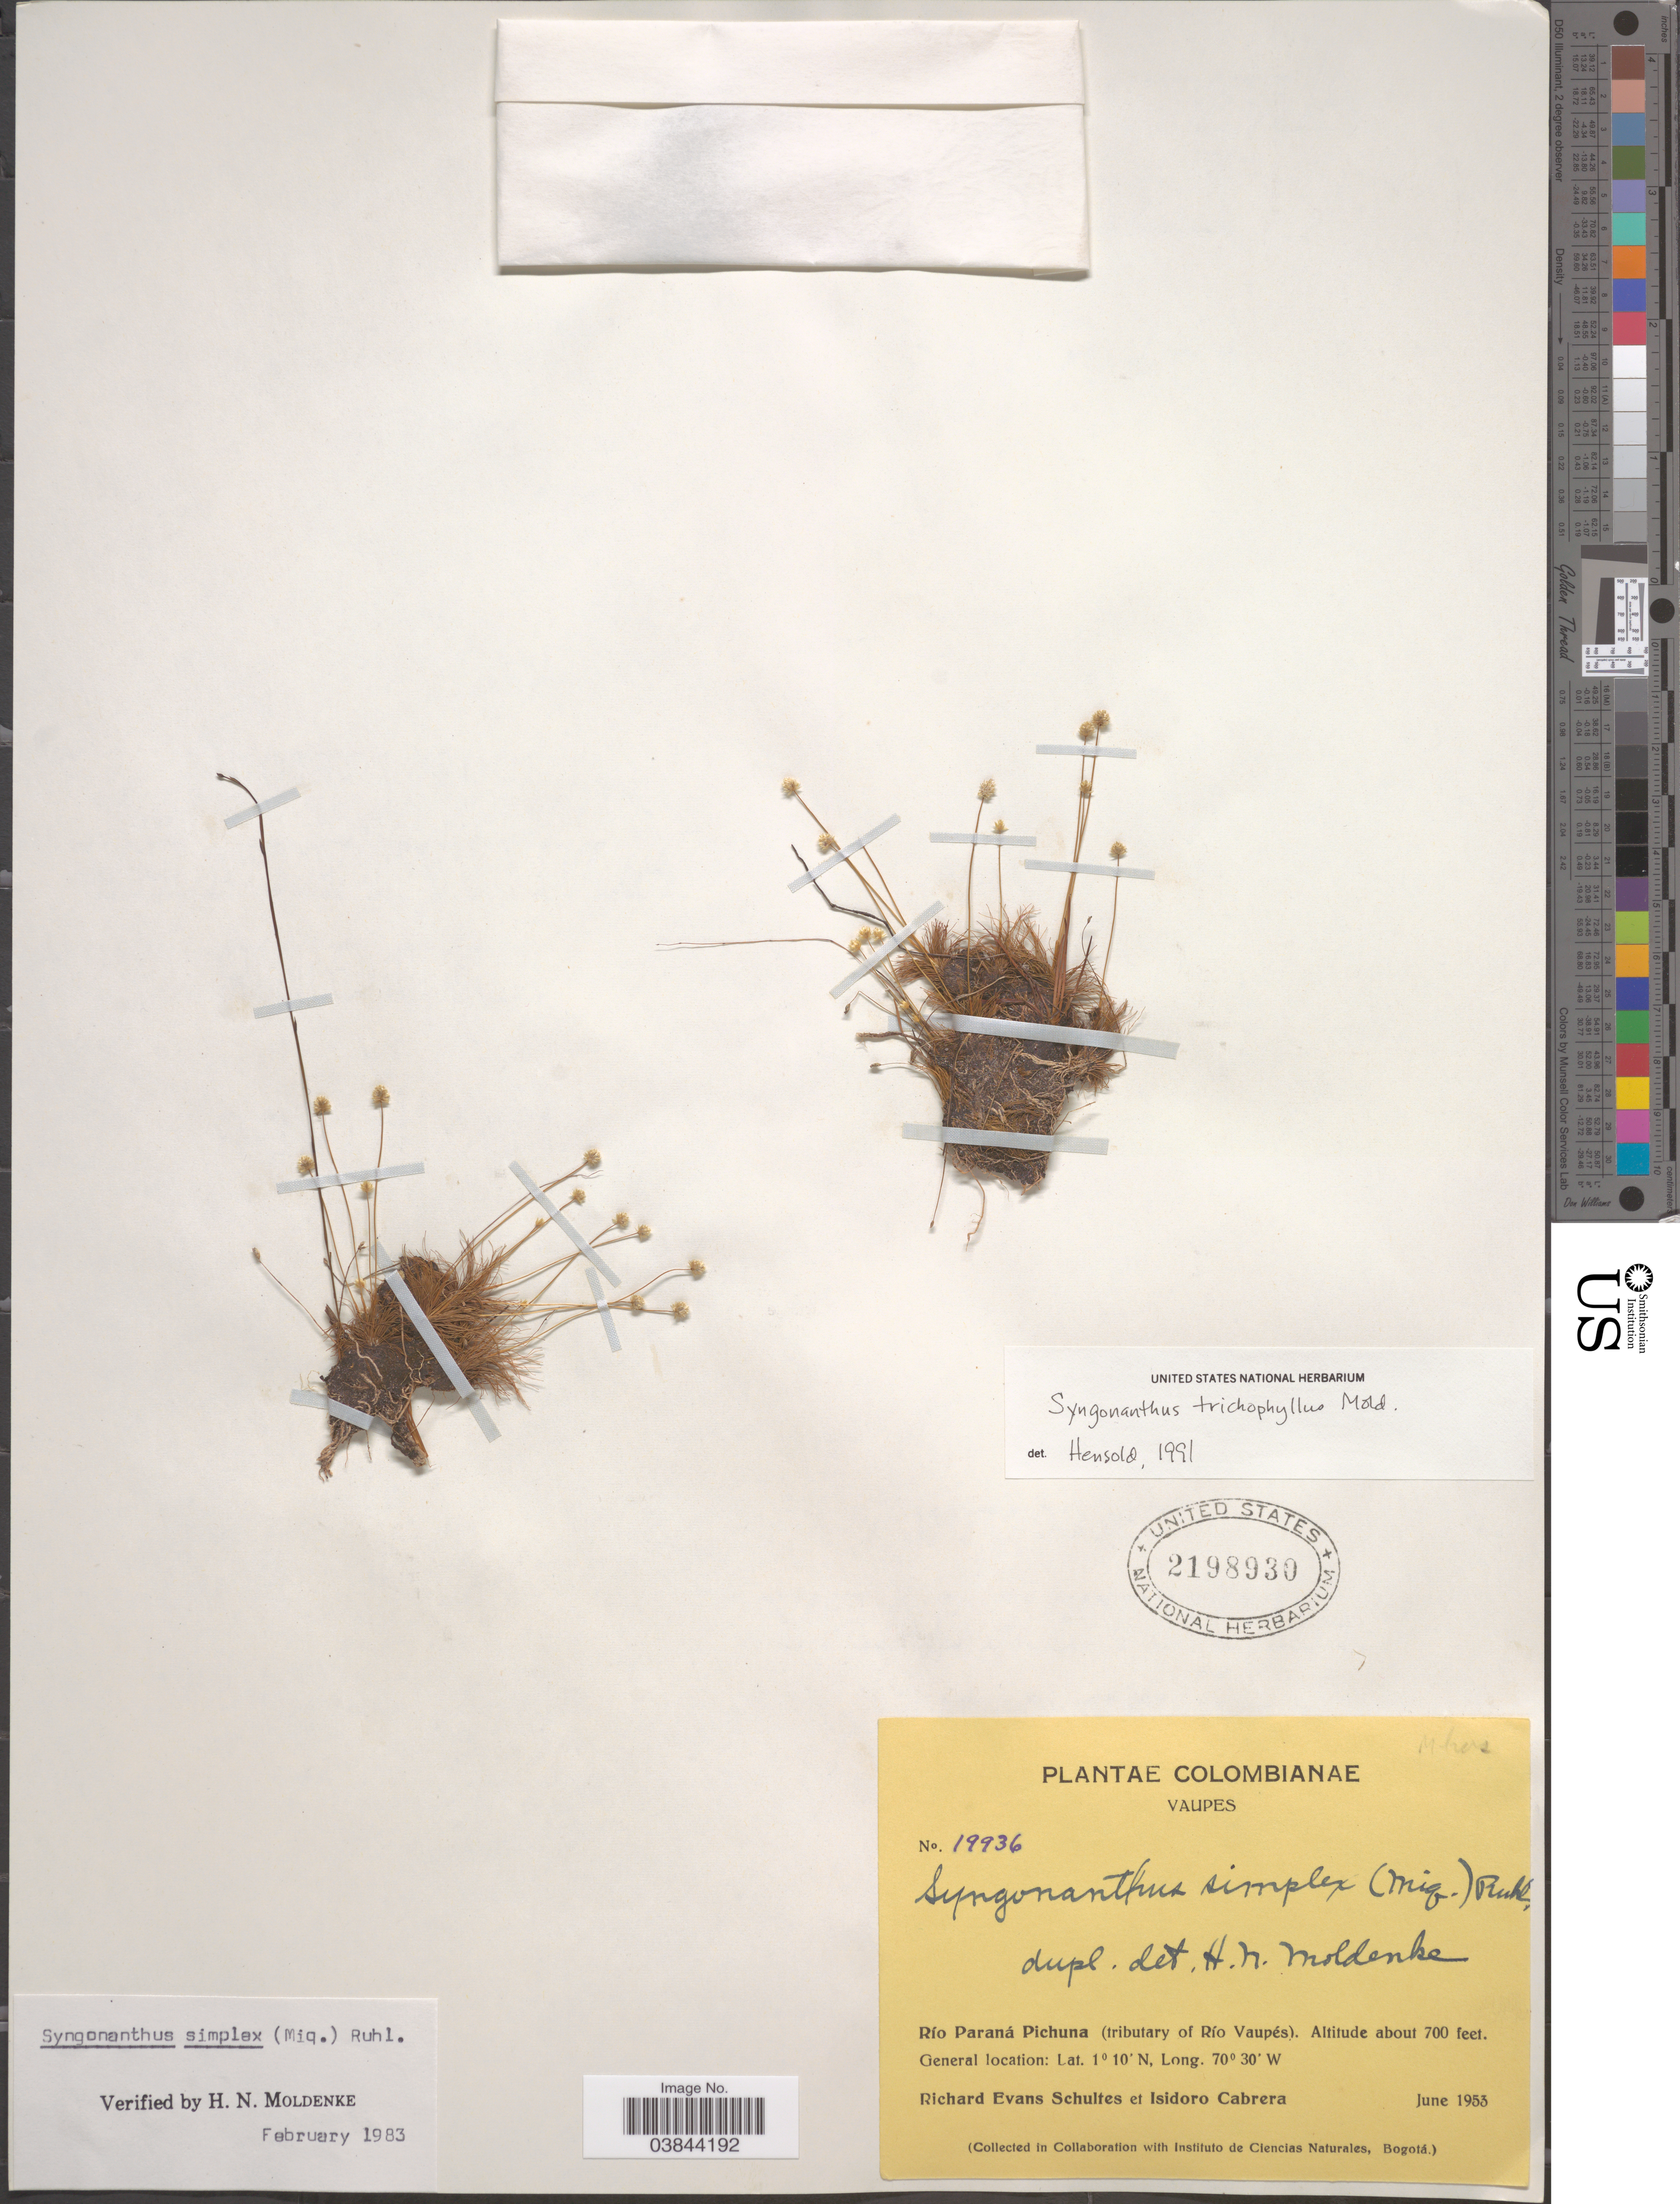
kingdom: Plantae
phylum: Tracheophyta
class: Liliopsida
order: Poales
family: Eriocaulaceae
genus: Syngonanthus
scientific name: Syngonanthus trichophyllus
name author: Moldenke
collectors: R. E. Schultes & I. Cabrera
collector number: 19936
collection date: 1953-06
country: Colombia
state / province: Vaupés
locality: Río Paraná Pichuna (tributary of Río Vaupés).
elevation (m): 213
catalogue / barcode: US 2198930